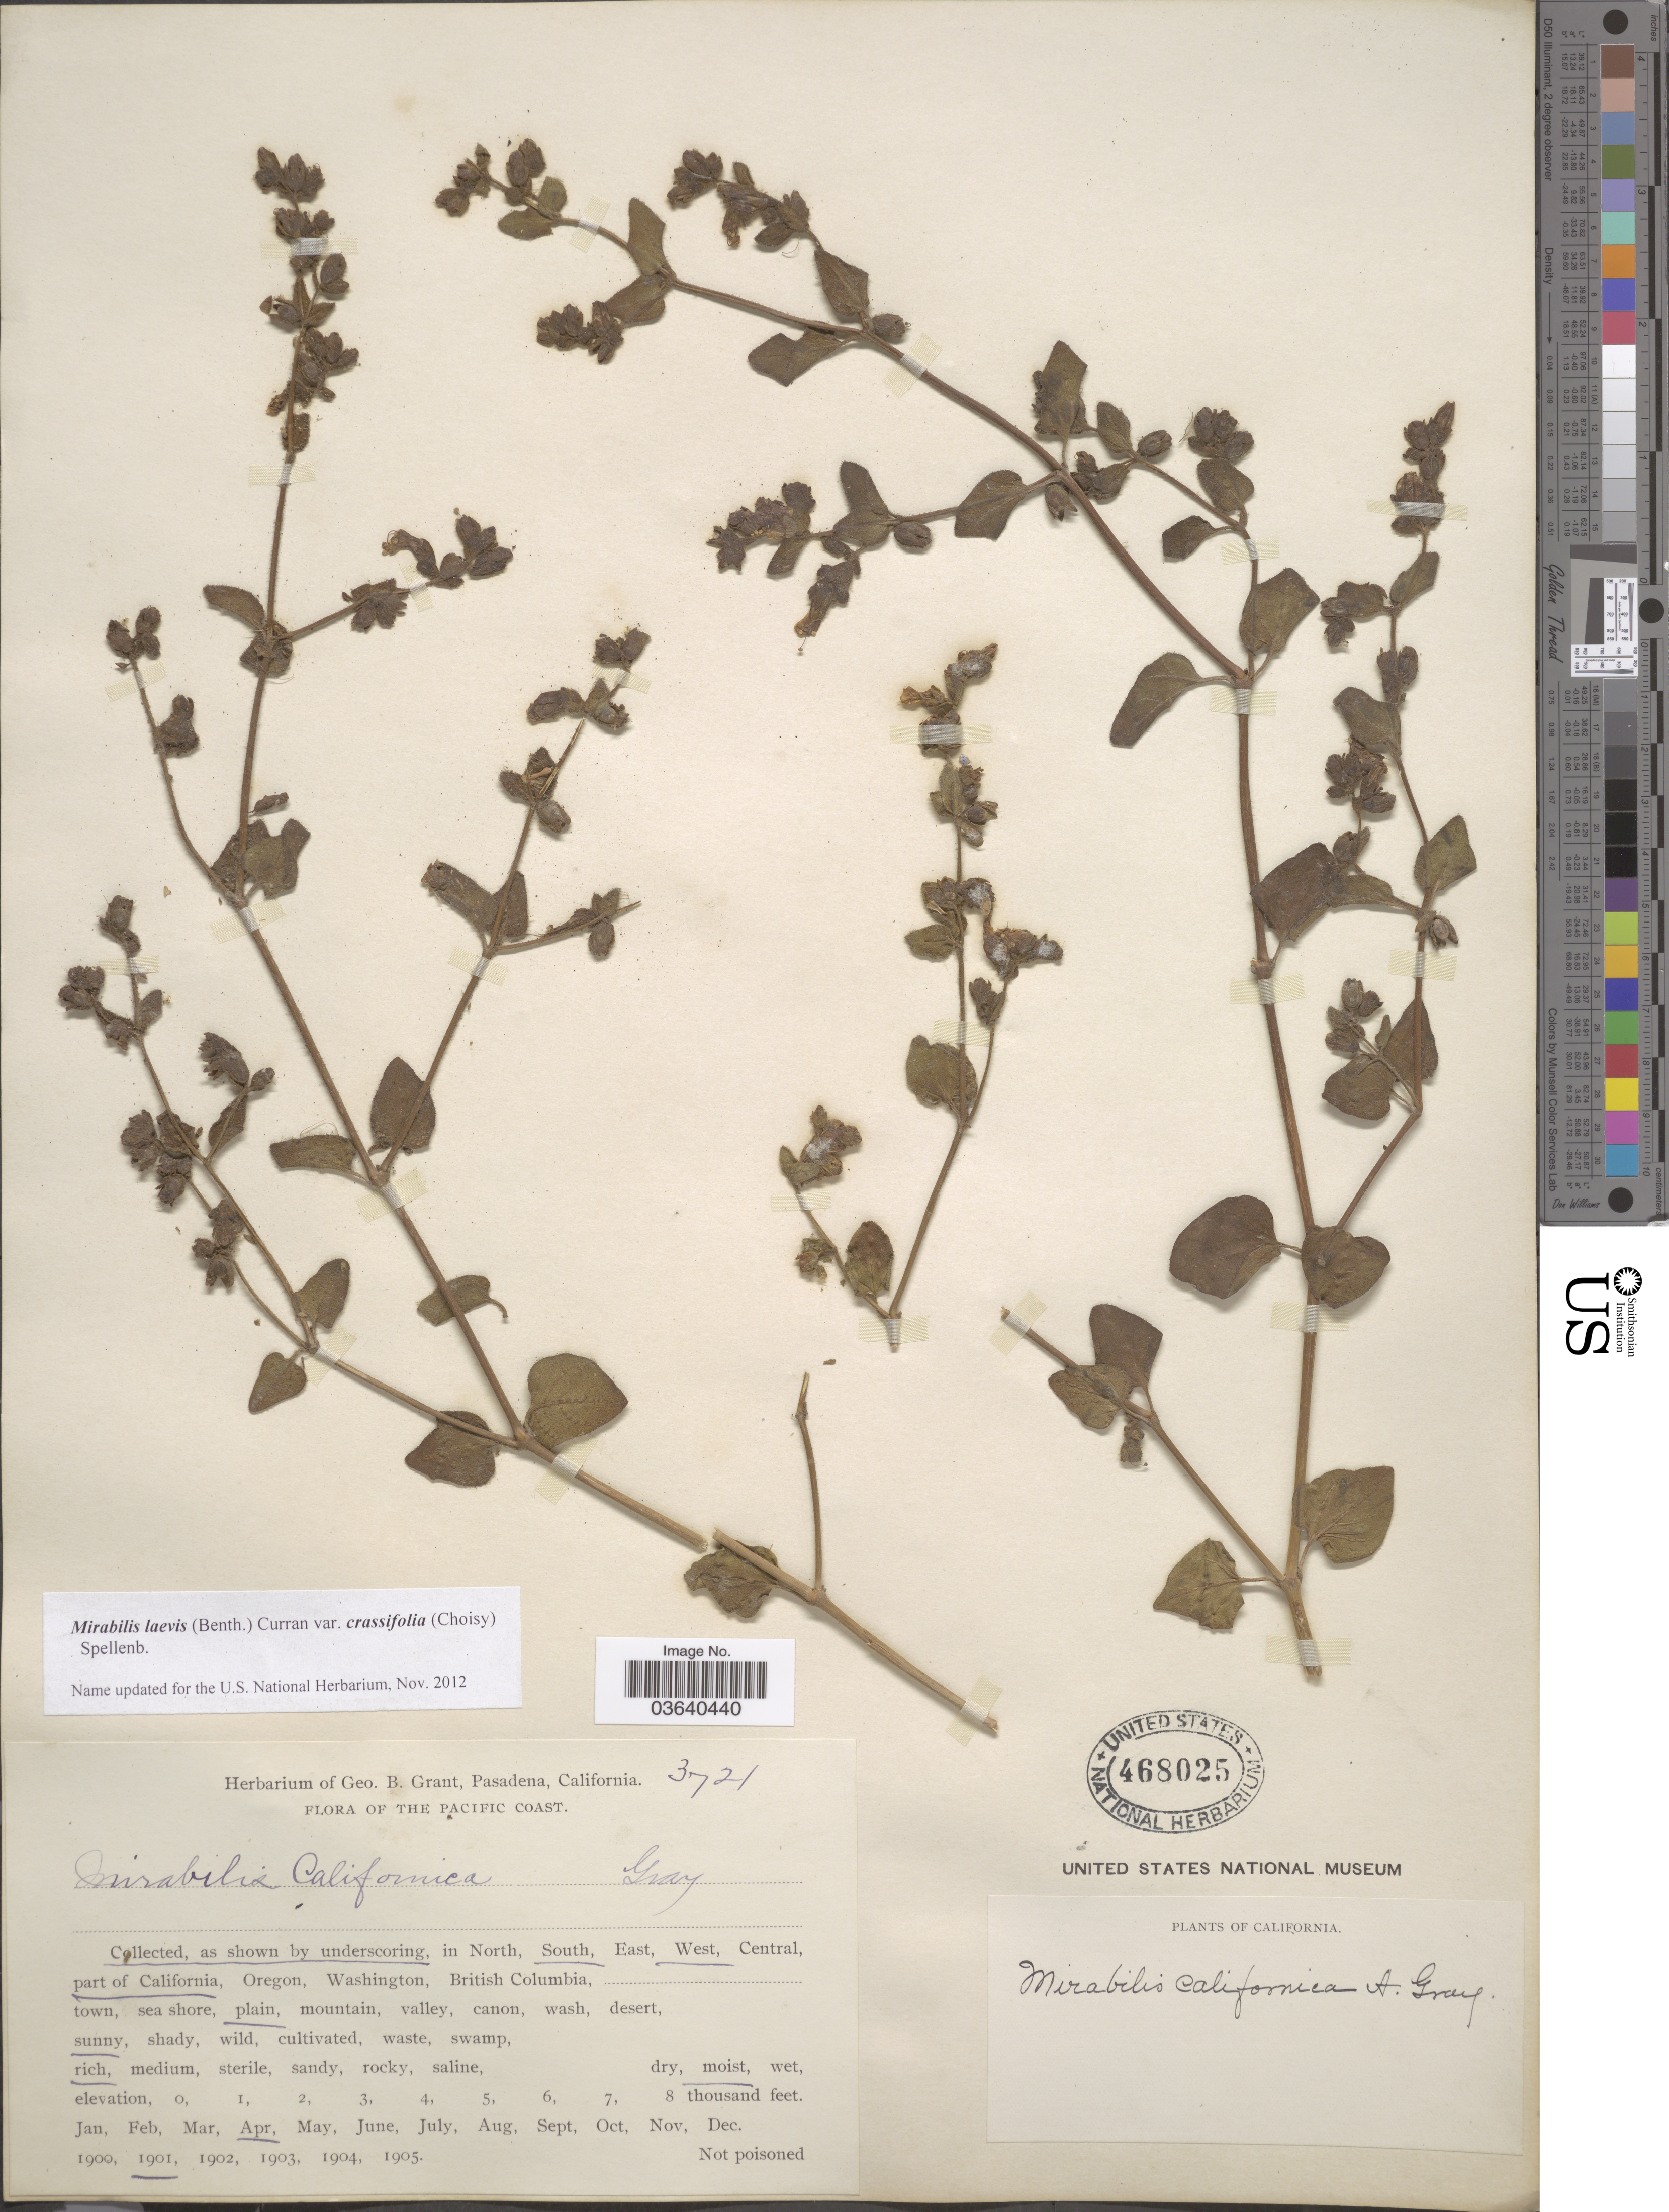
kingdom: Plantae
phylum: Tracheophyta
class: Magnoliopsida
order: Caryophyllales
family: Nyctaginaceae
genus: Mirabilis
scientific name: Mirabilis laevis var. crassifolia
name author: (Choisy) Spellenb.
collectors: ex herb. Geo. B. Grant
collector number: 3721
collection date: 1901-04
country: United States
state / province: California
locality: The Pacific Coast. South, West, part of California.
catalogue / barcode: US 468025